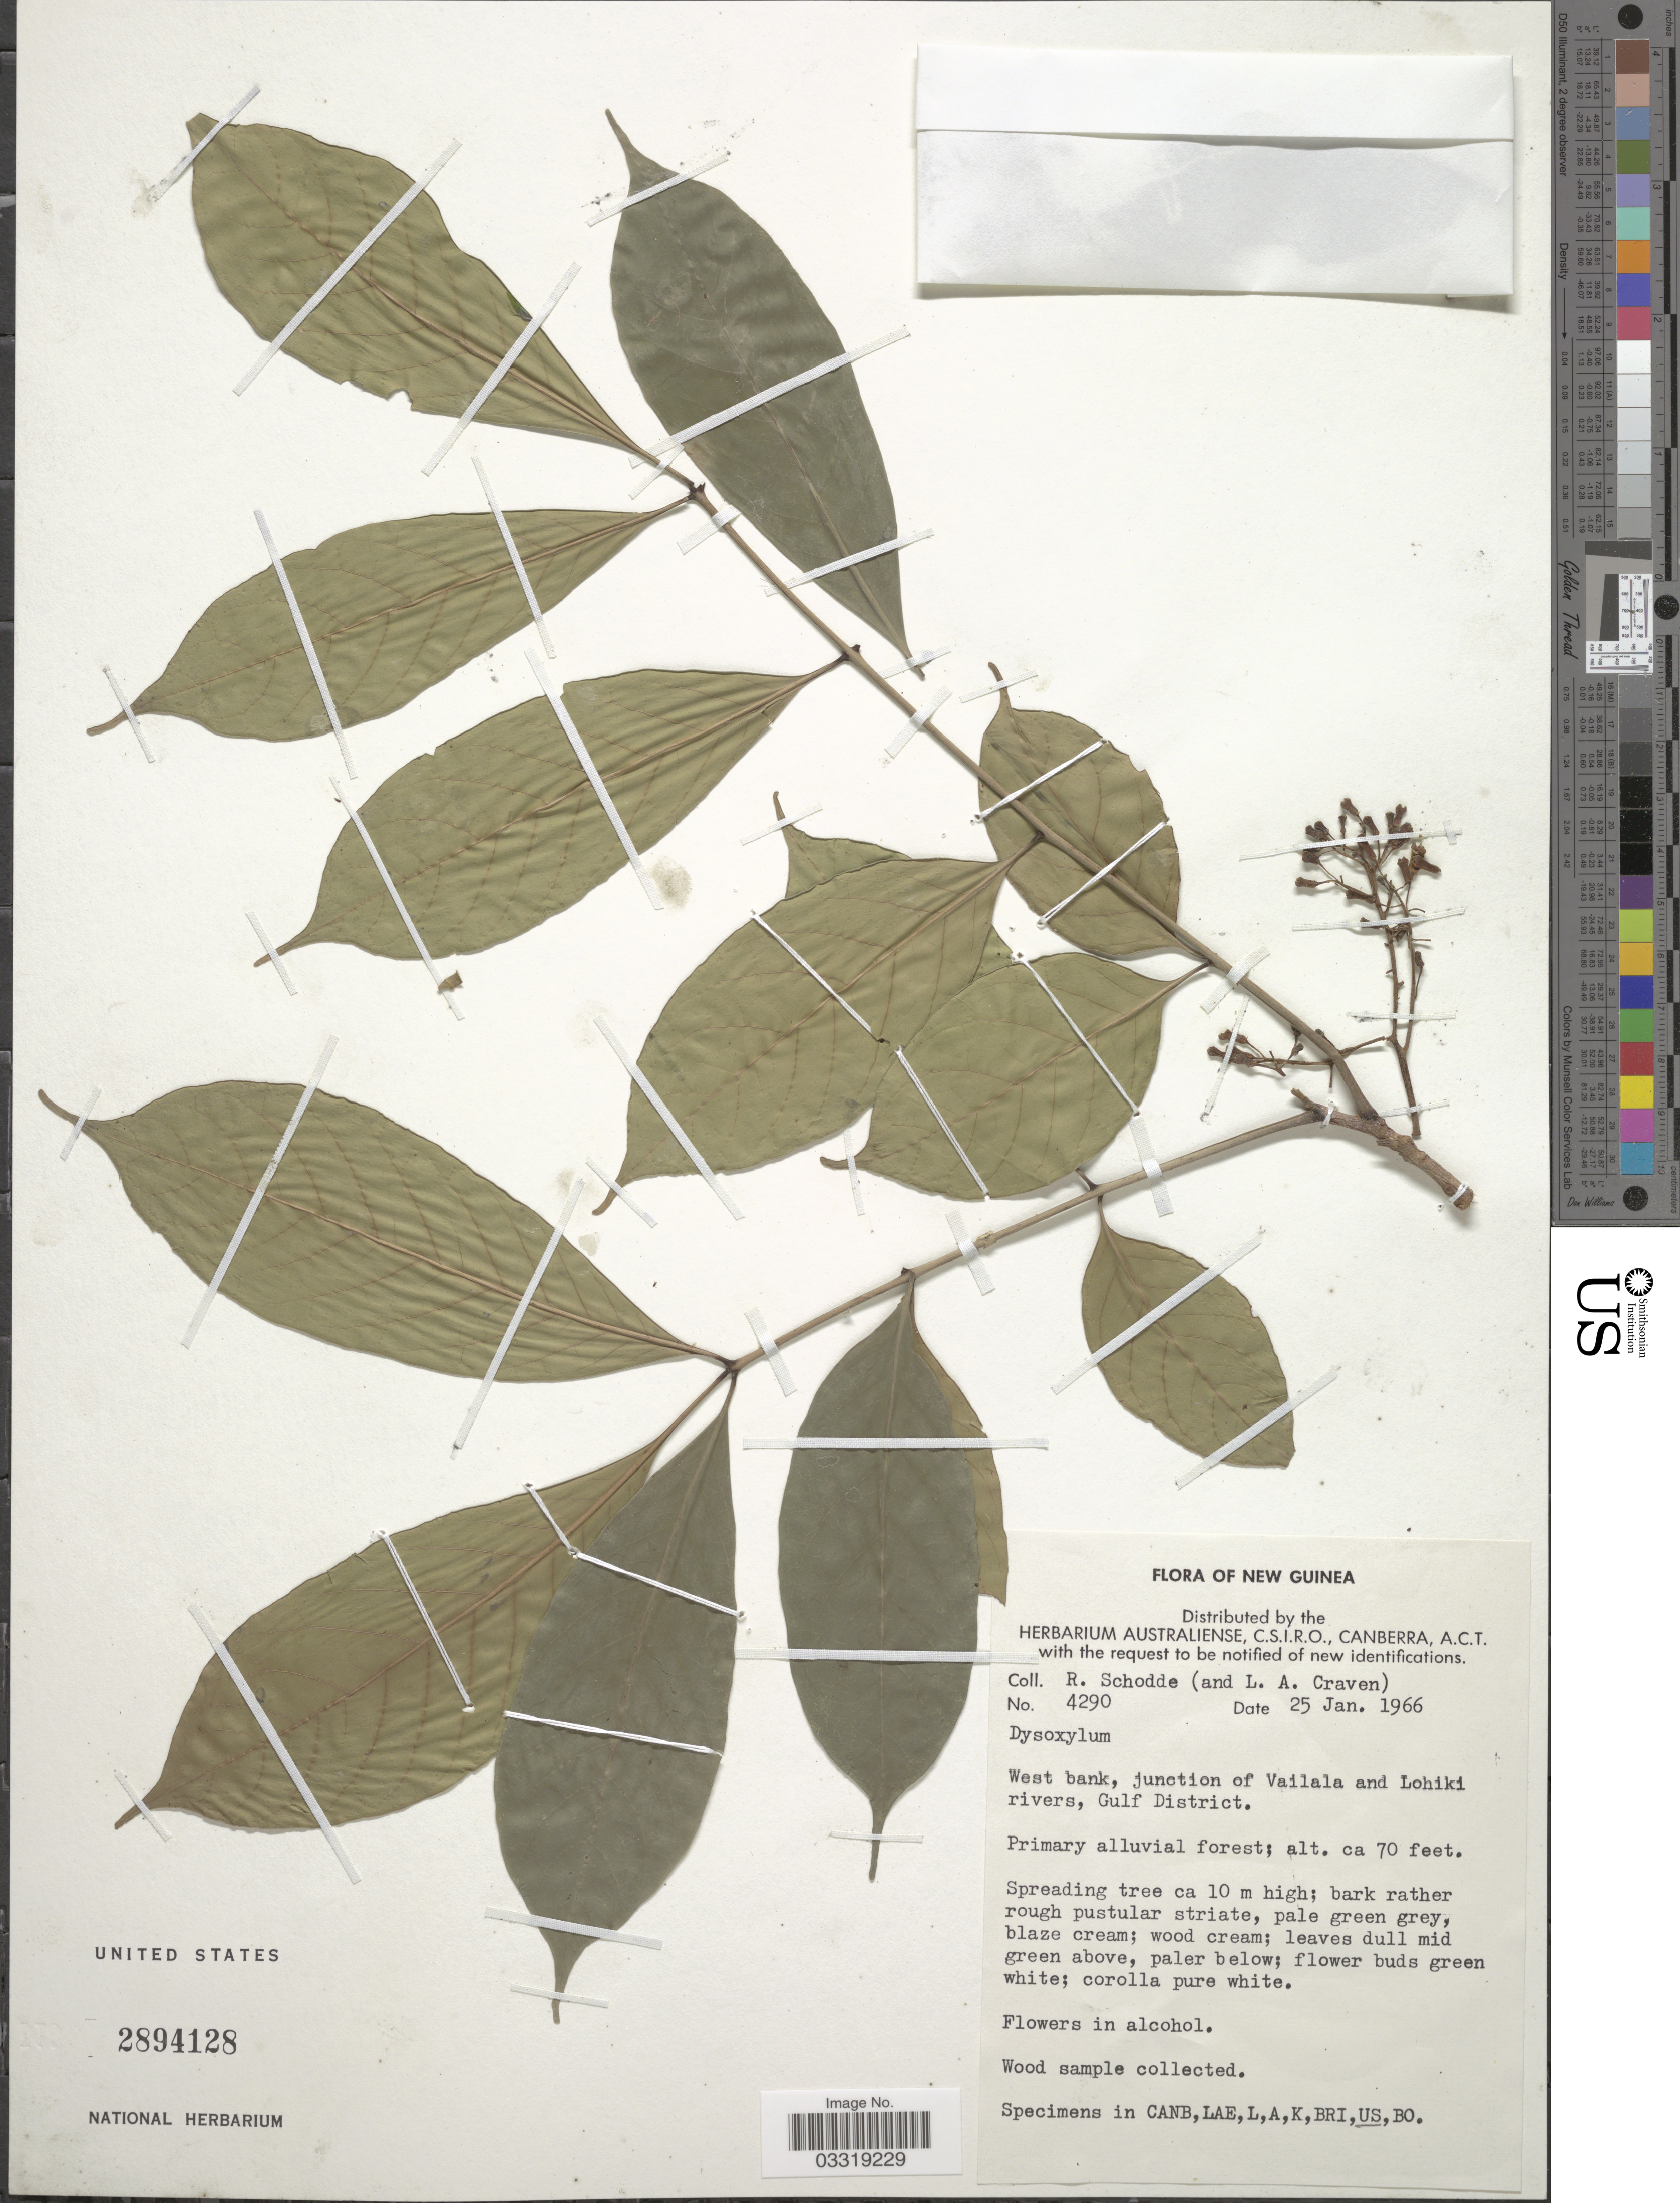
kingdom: Plantae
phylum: Tracheophyta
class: Magnoliopsida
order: Sapindales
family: Meliaceae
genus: Goniocheton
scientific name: Goniocheton arborescens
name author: Blume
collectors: R. Schodde & L. A. Craven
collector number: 4290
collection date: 1966-01-25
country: Papua New Guinea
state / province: Gulf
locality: New Guinea. West bank, junction of Vailala and Lohiki rivers, Gulf District.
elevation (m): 21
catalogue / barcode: US 2894128